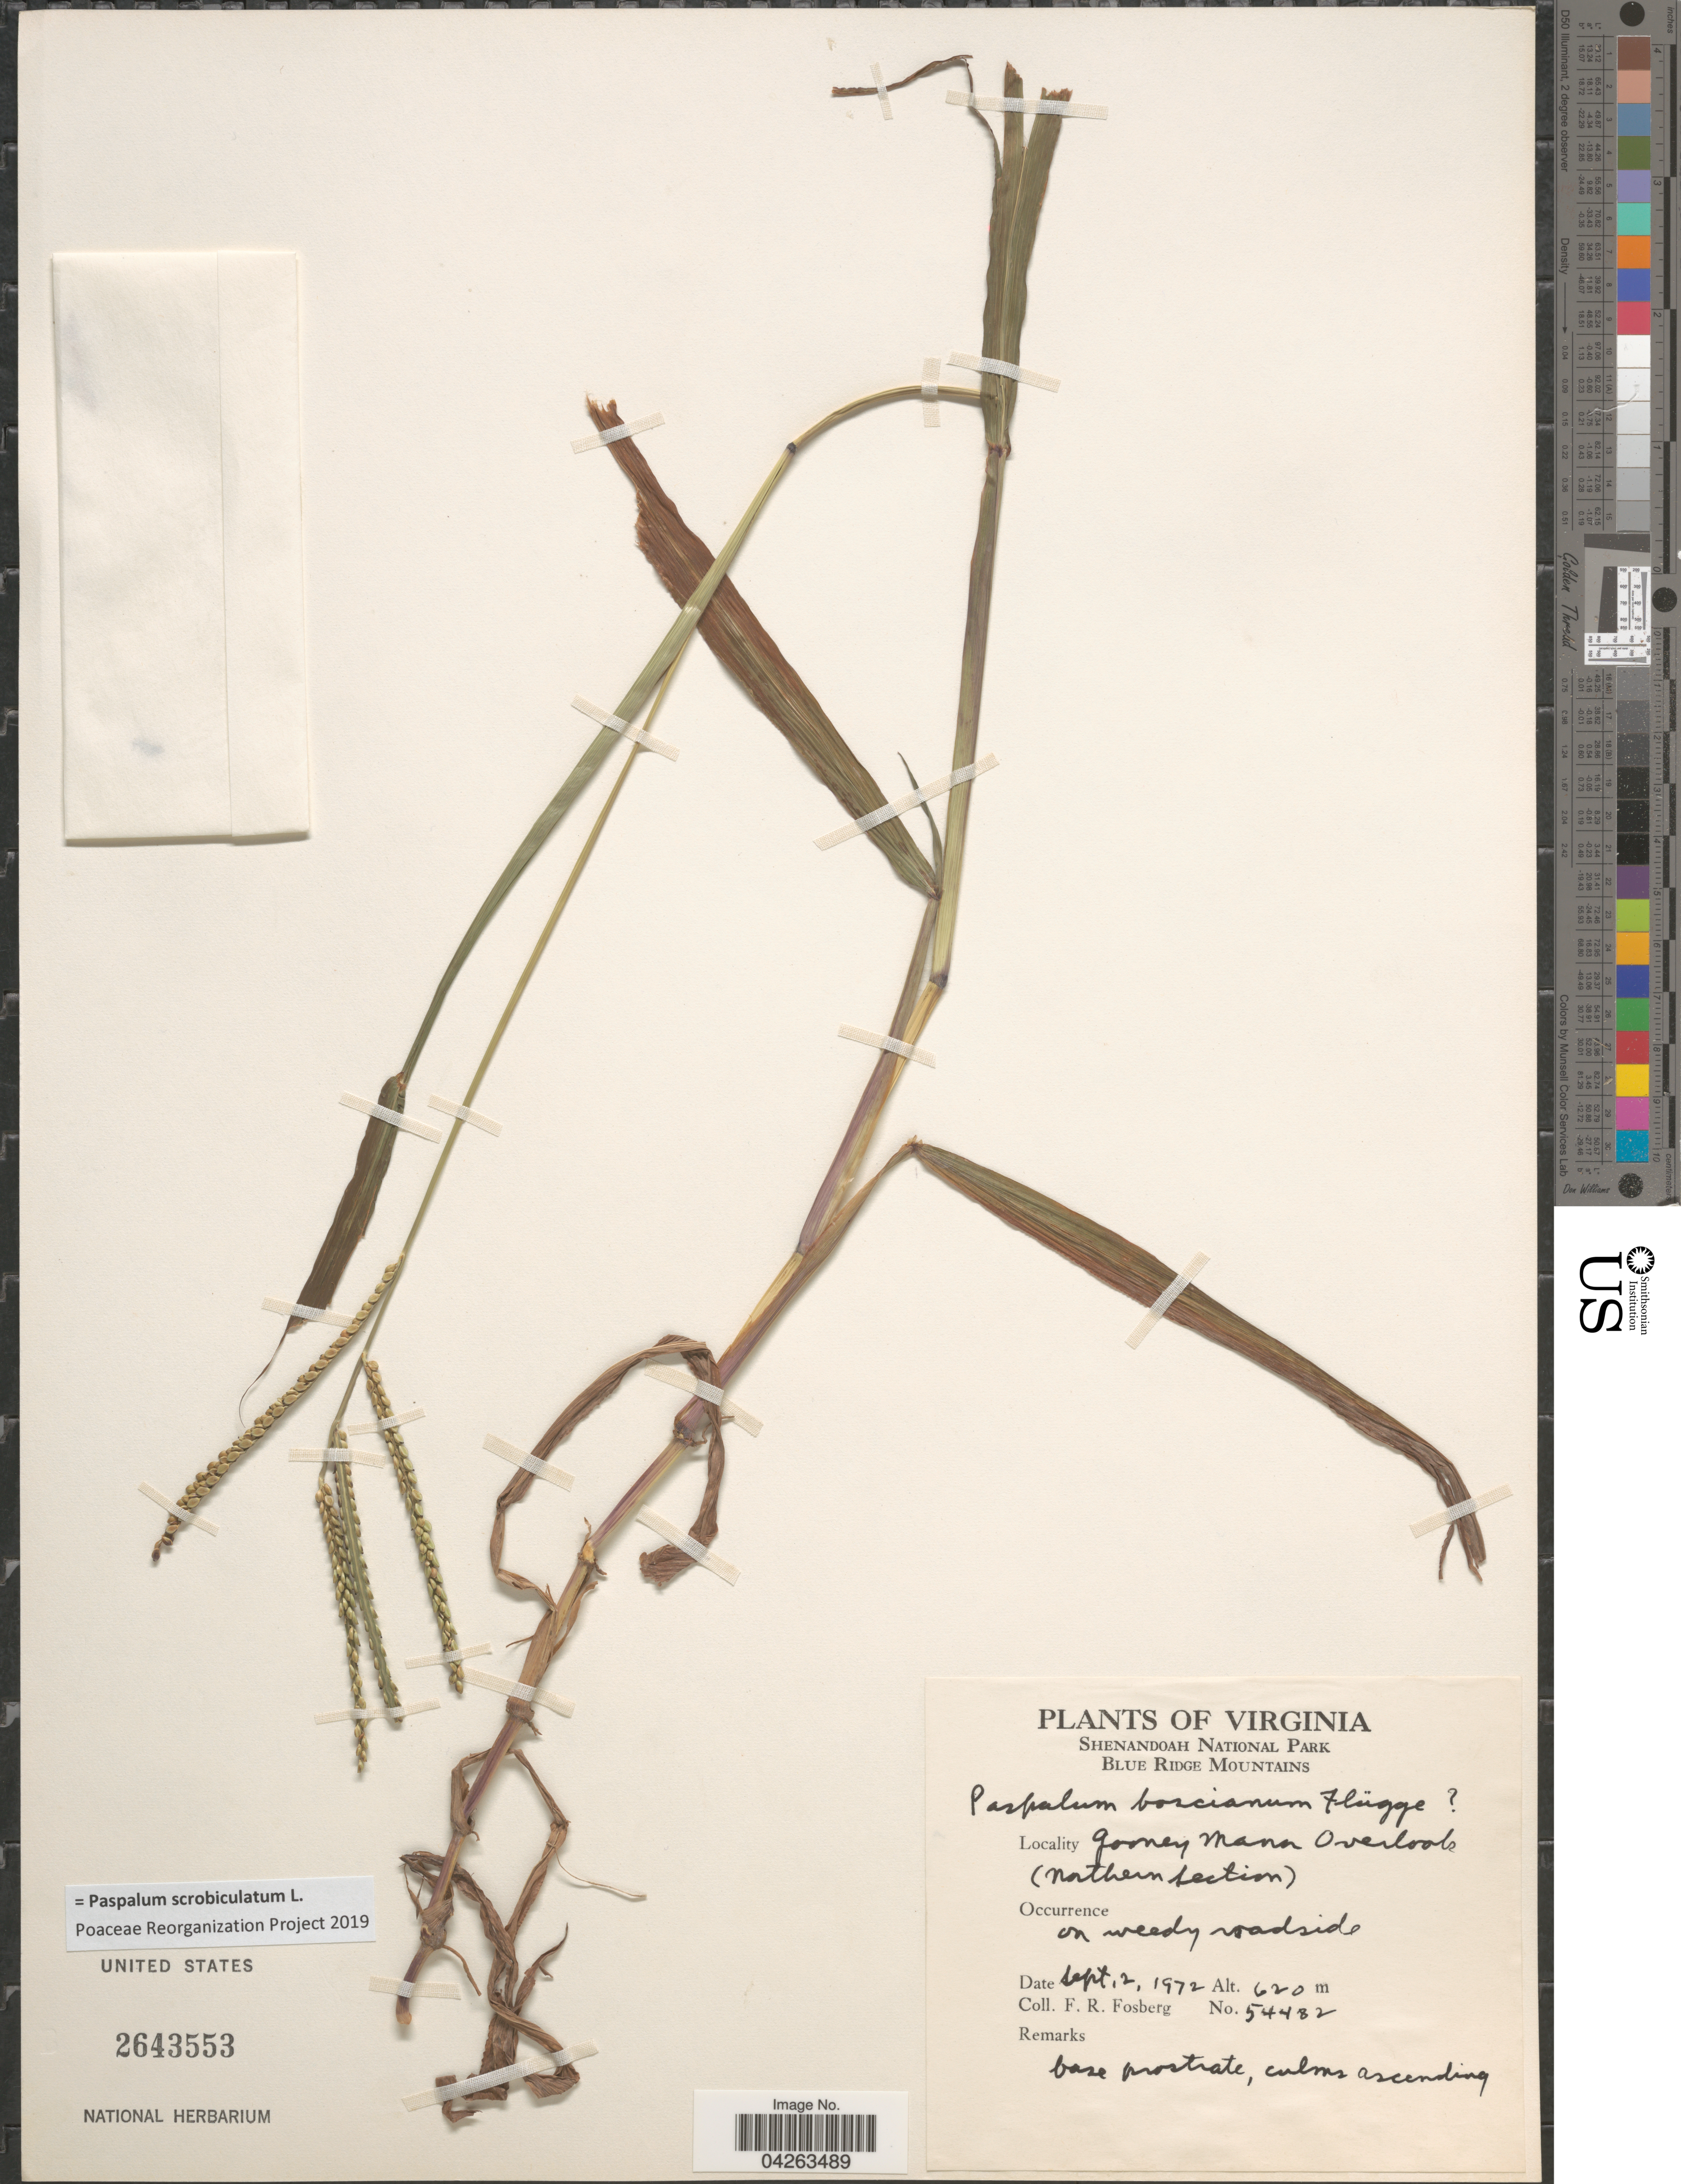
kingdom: Plantae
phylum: Tracheophyta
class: Liliopsida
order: Poales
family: Poaceae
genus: Paspalum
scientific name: Paspalum scrobiculatum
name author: L.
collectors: F. R. Fosberg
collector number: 54482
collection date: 1972-09-02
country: United States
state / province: Virginia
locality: Shenandoah National Park. Blue Ridge Mountains. Gooney Manor Overlook (Northern Section).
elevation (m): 620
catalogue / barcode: US 2643553